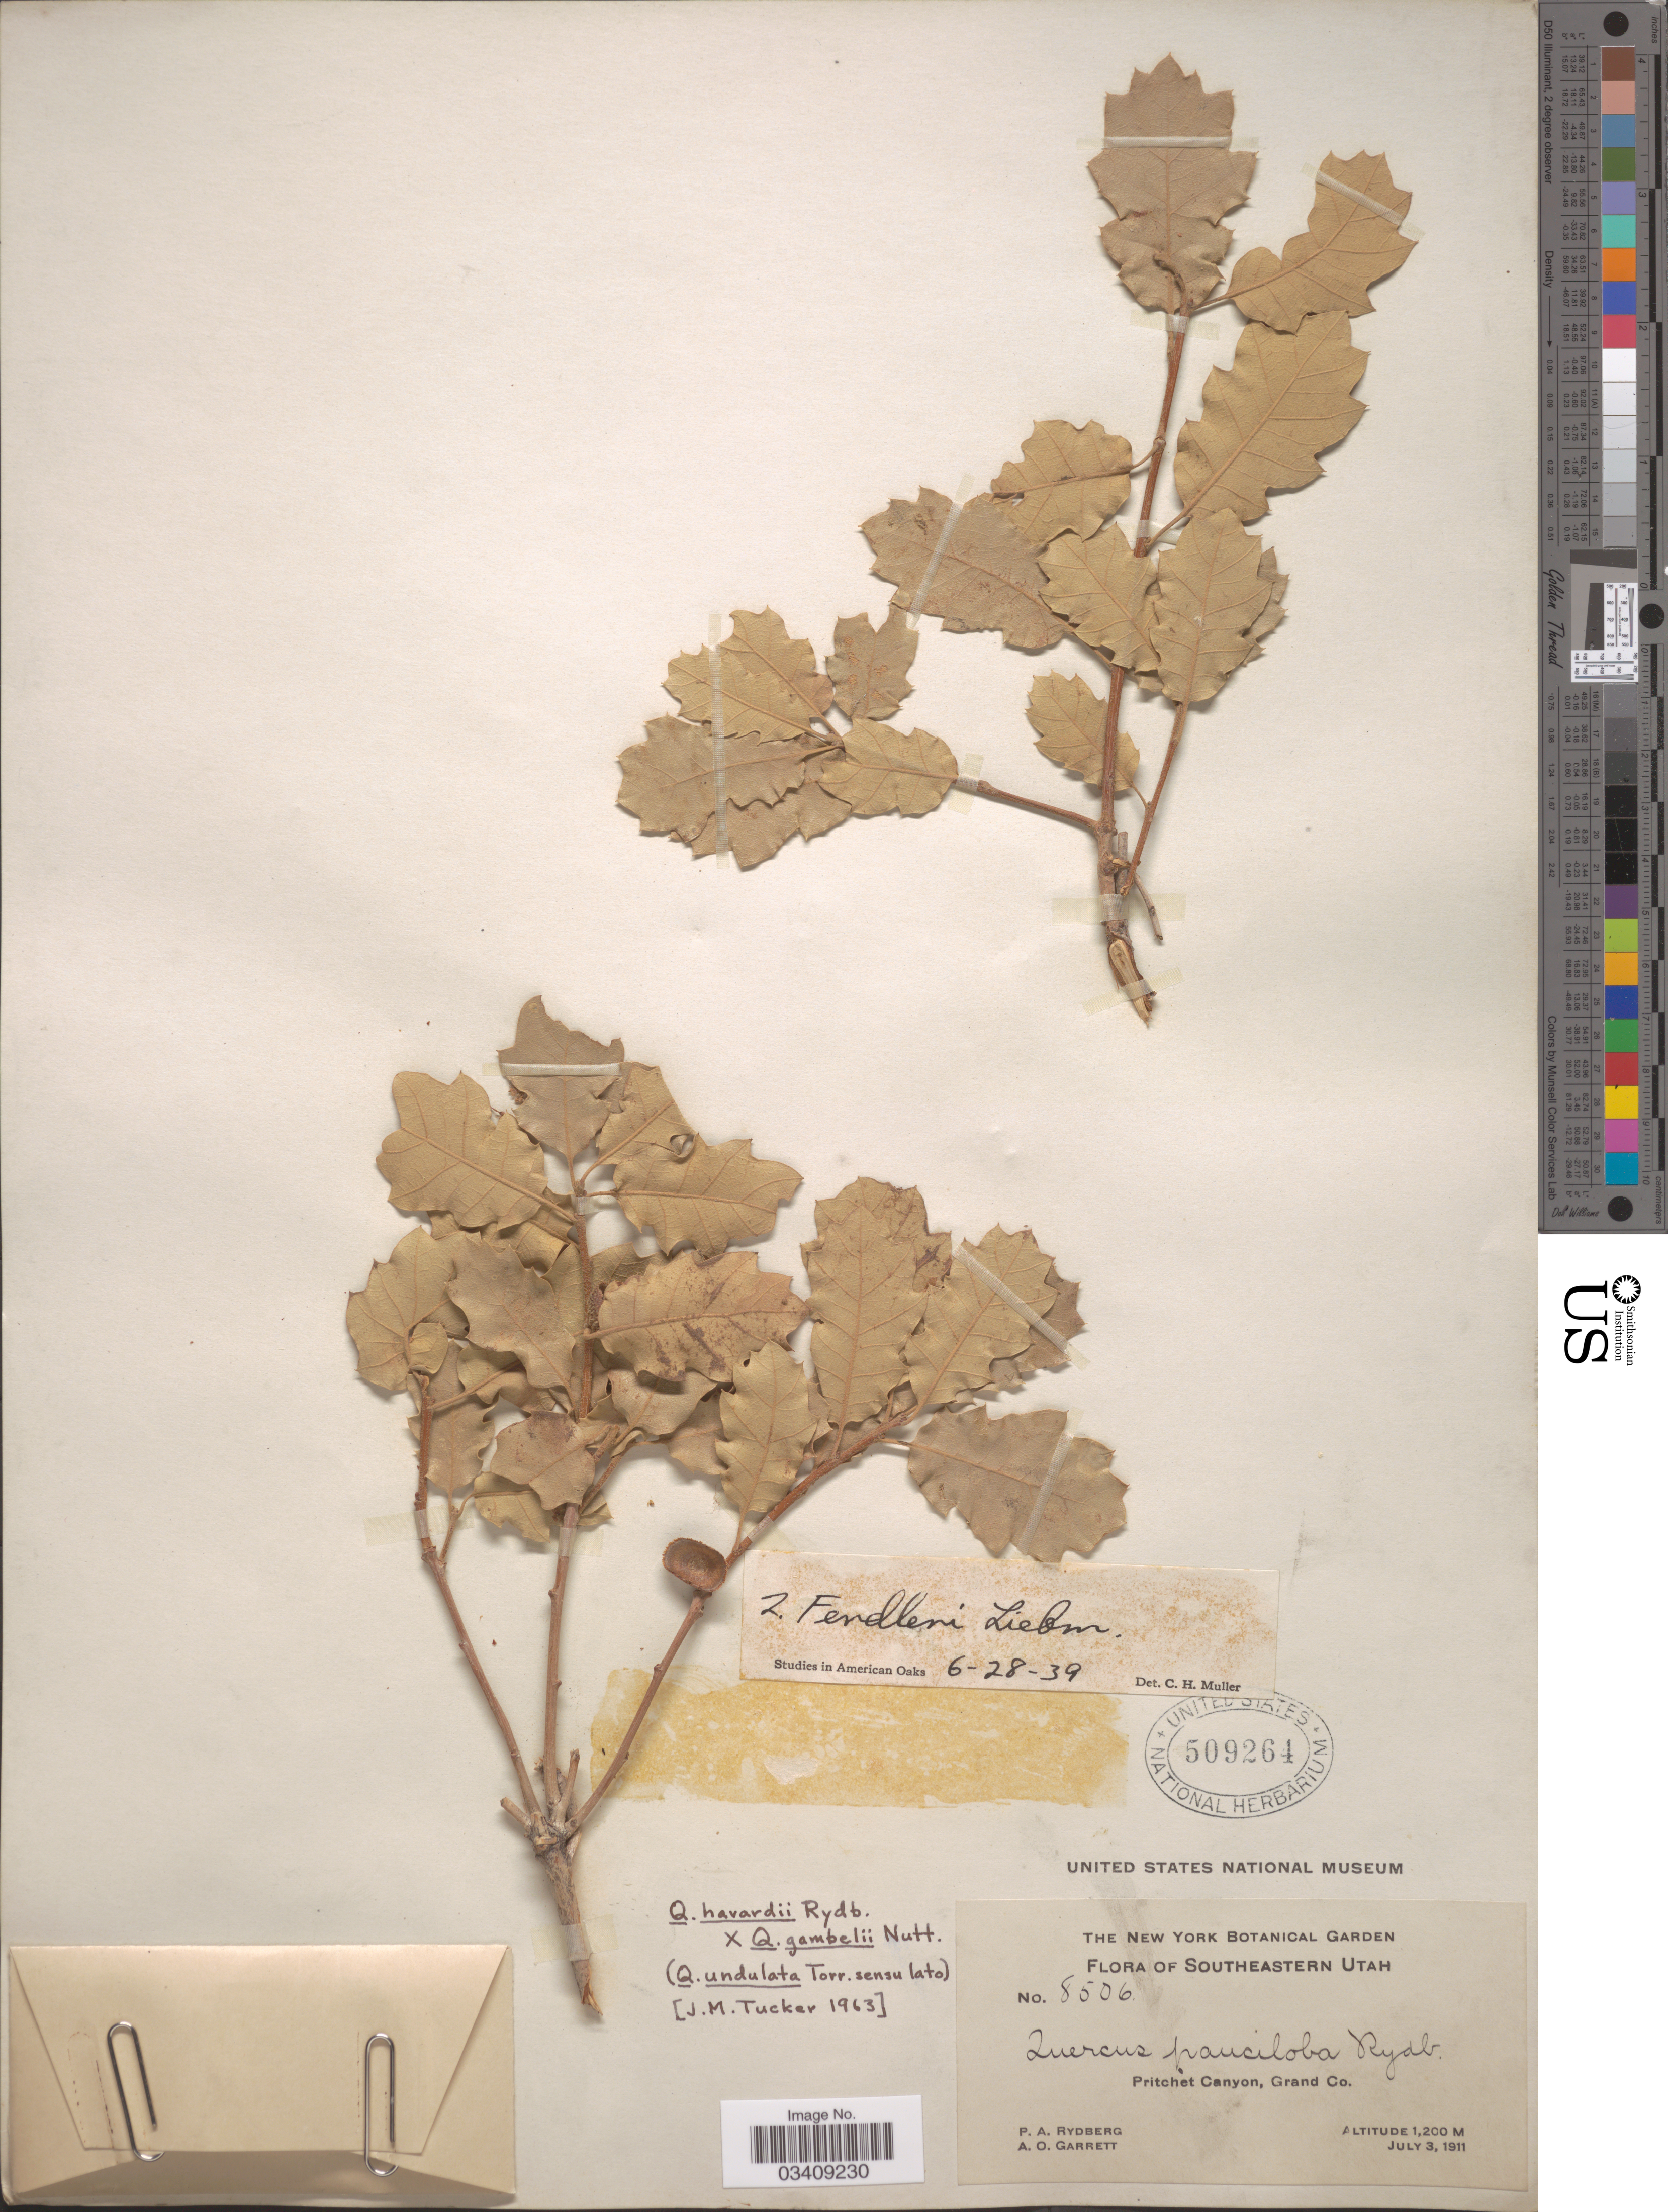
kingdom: Plantae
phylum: Tracheophyta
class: Magnoliopsida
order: Fagales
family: Fagaceae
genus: Quercus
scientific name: Quercus undulata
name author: Torr.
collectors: P. A. Rydberg & A. O. Garrett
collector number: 8506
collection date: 1911-07-03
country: United States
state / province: Utah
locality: Southeastern Utah. Pritchet Canyon, Grand Co.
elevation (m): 1200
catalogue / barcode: US 509264